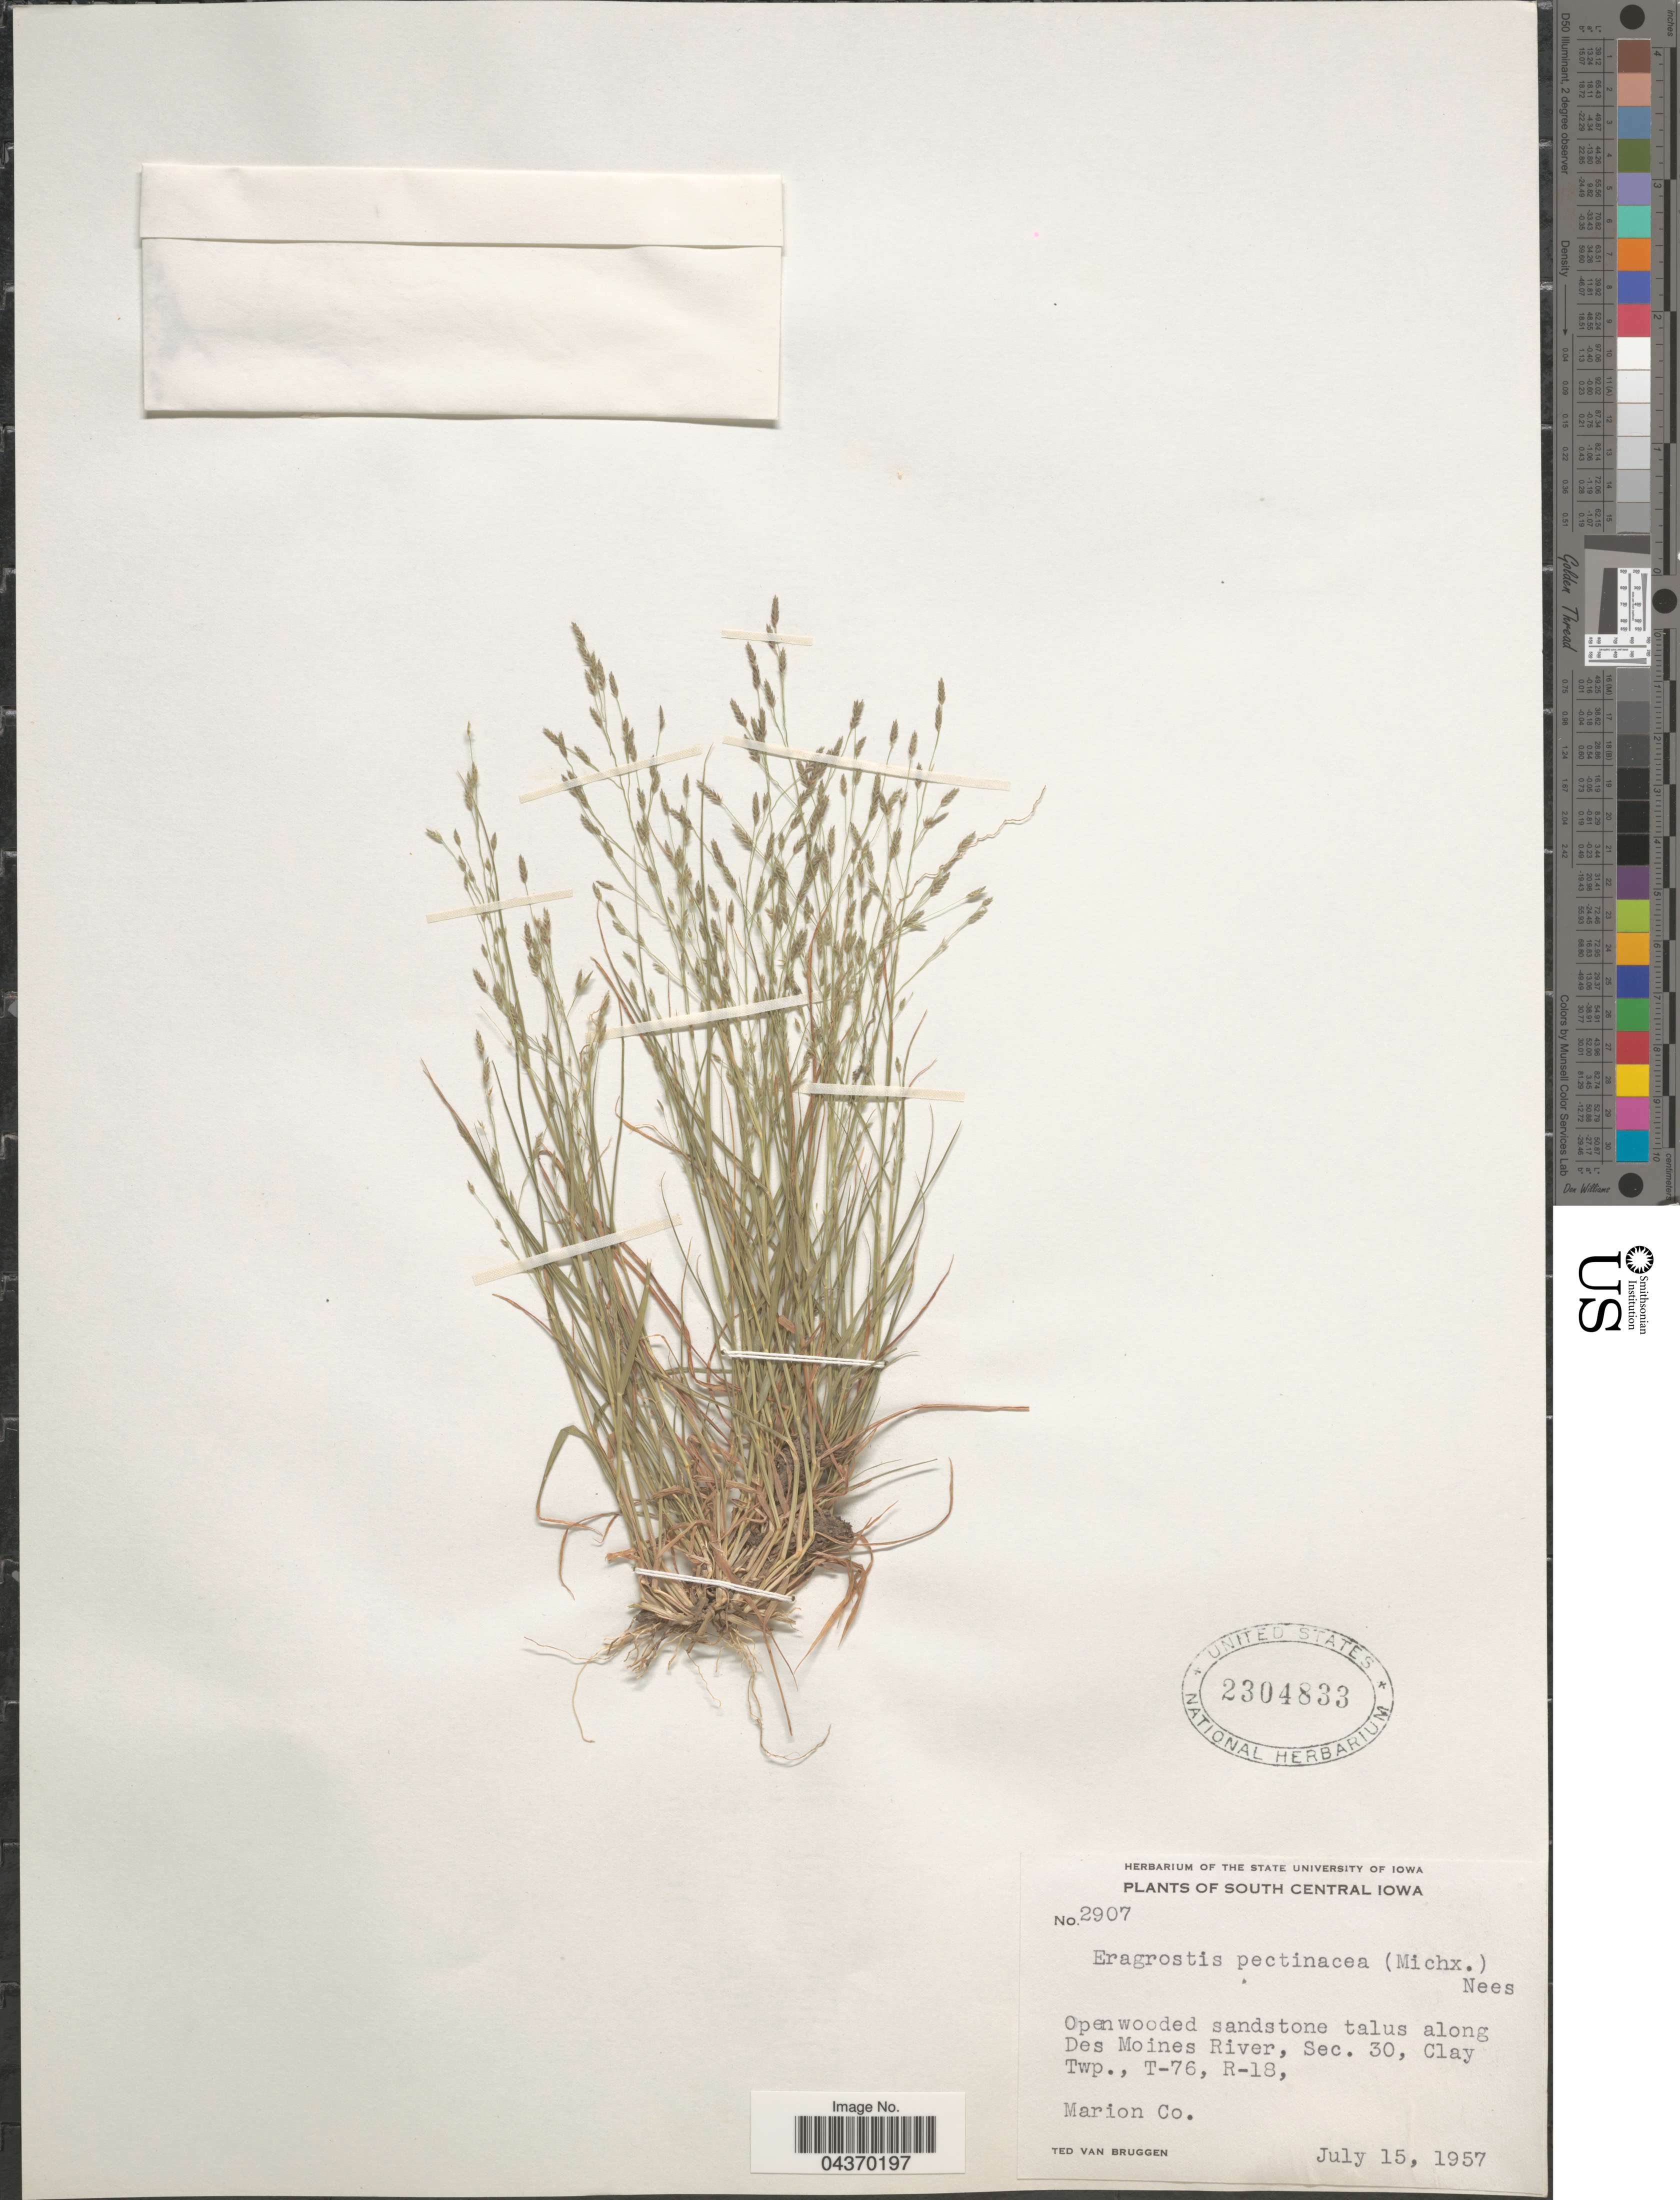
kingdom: Plantae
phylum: Tracheophyta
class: Liliopsida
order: Poales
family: Poaceae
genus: Eragrostis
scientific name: Eragrostis pectinacea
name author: (Michx.) Nees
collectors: T. van Bruggen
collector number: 2907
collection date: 1957-07-15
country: United States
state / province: Iowa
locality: South Central Iowa. Along Des Moines River, Sec. 30, Clay Twp., T-76, R-18, Marion Co.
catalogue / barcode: US 2304833